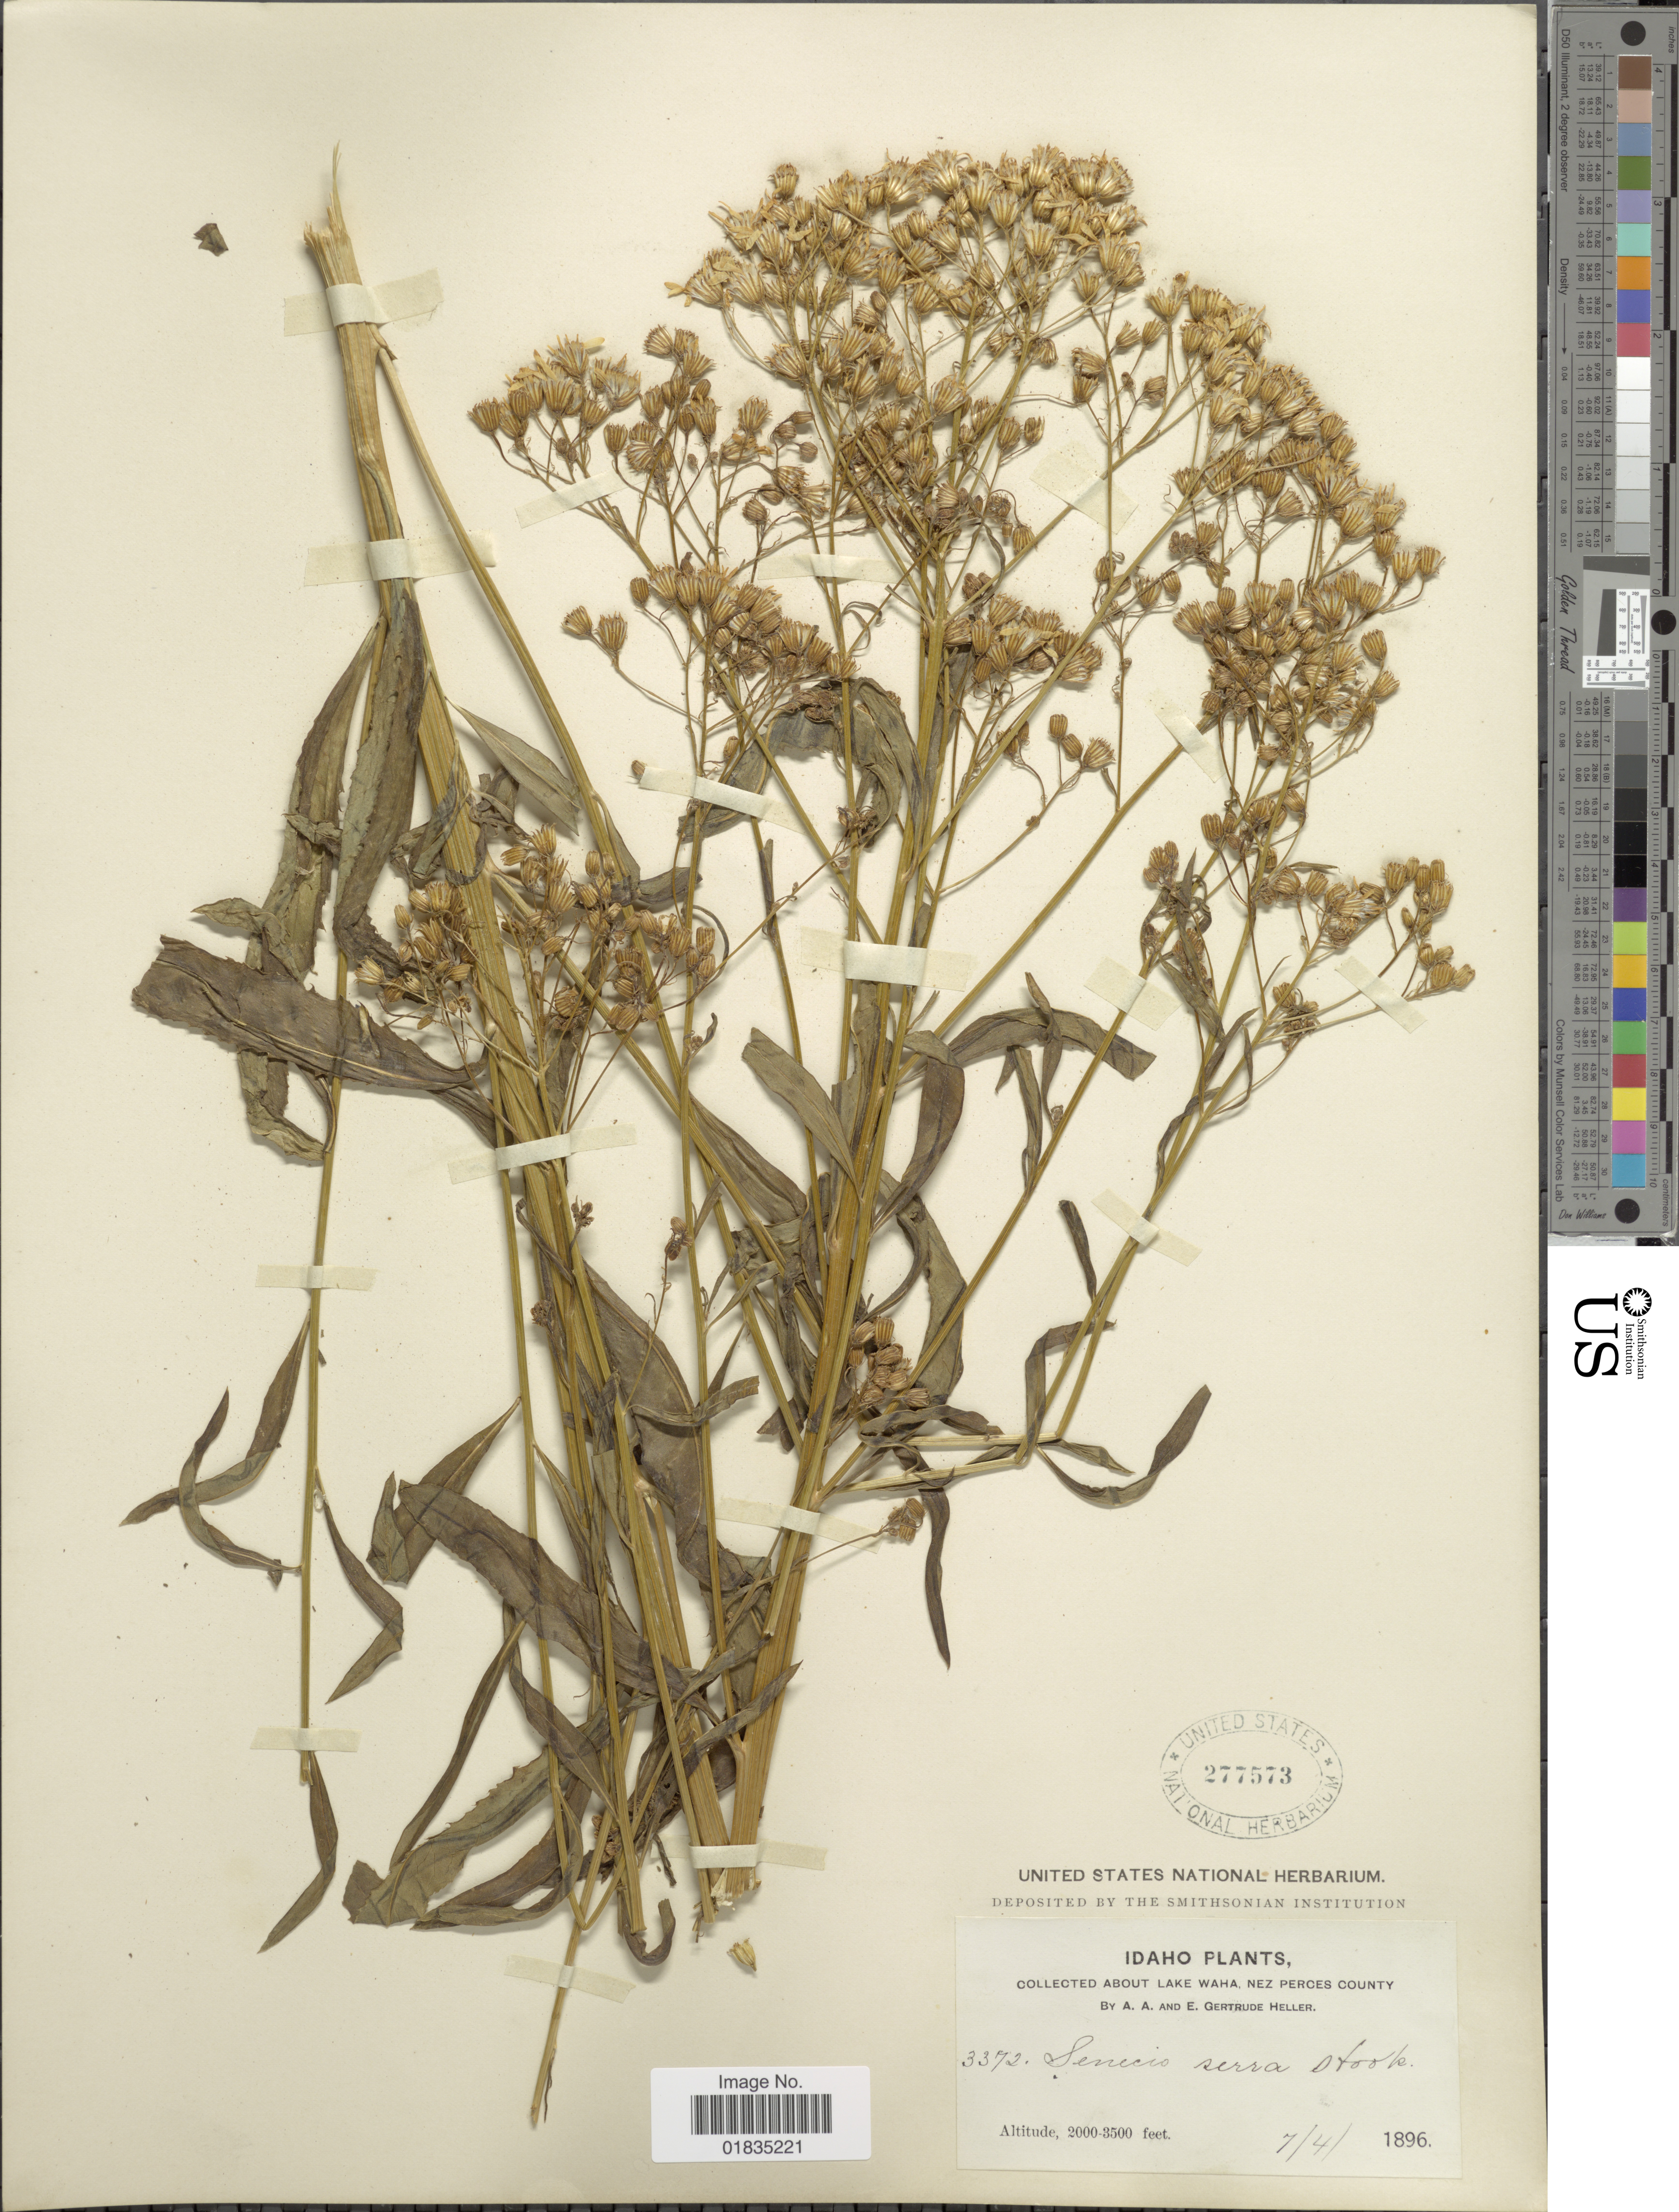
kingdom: Plantae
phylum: Tracheophyta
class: Magnoliopsida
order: Asterales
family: Asteraceae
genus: Senecio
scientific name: Senecio serra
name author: Hook.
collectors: A. A. Heller & E. G. Heller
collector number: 3372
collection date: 1896-07-04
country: United States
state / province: Idaho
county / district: Nez Perce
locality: About Lake Waha Nez Perces County.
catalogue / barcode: US 277573